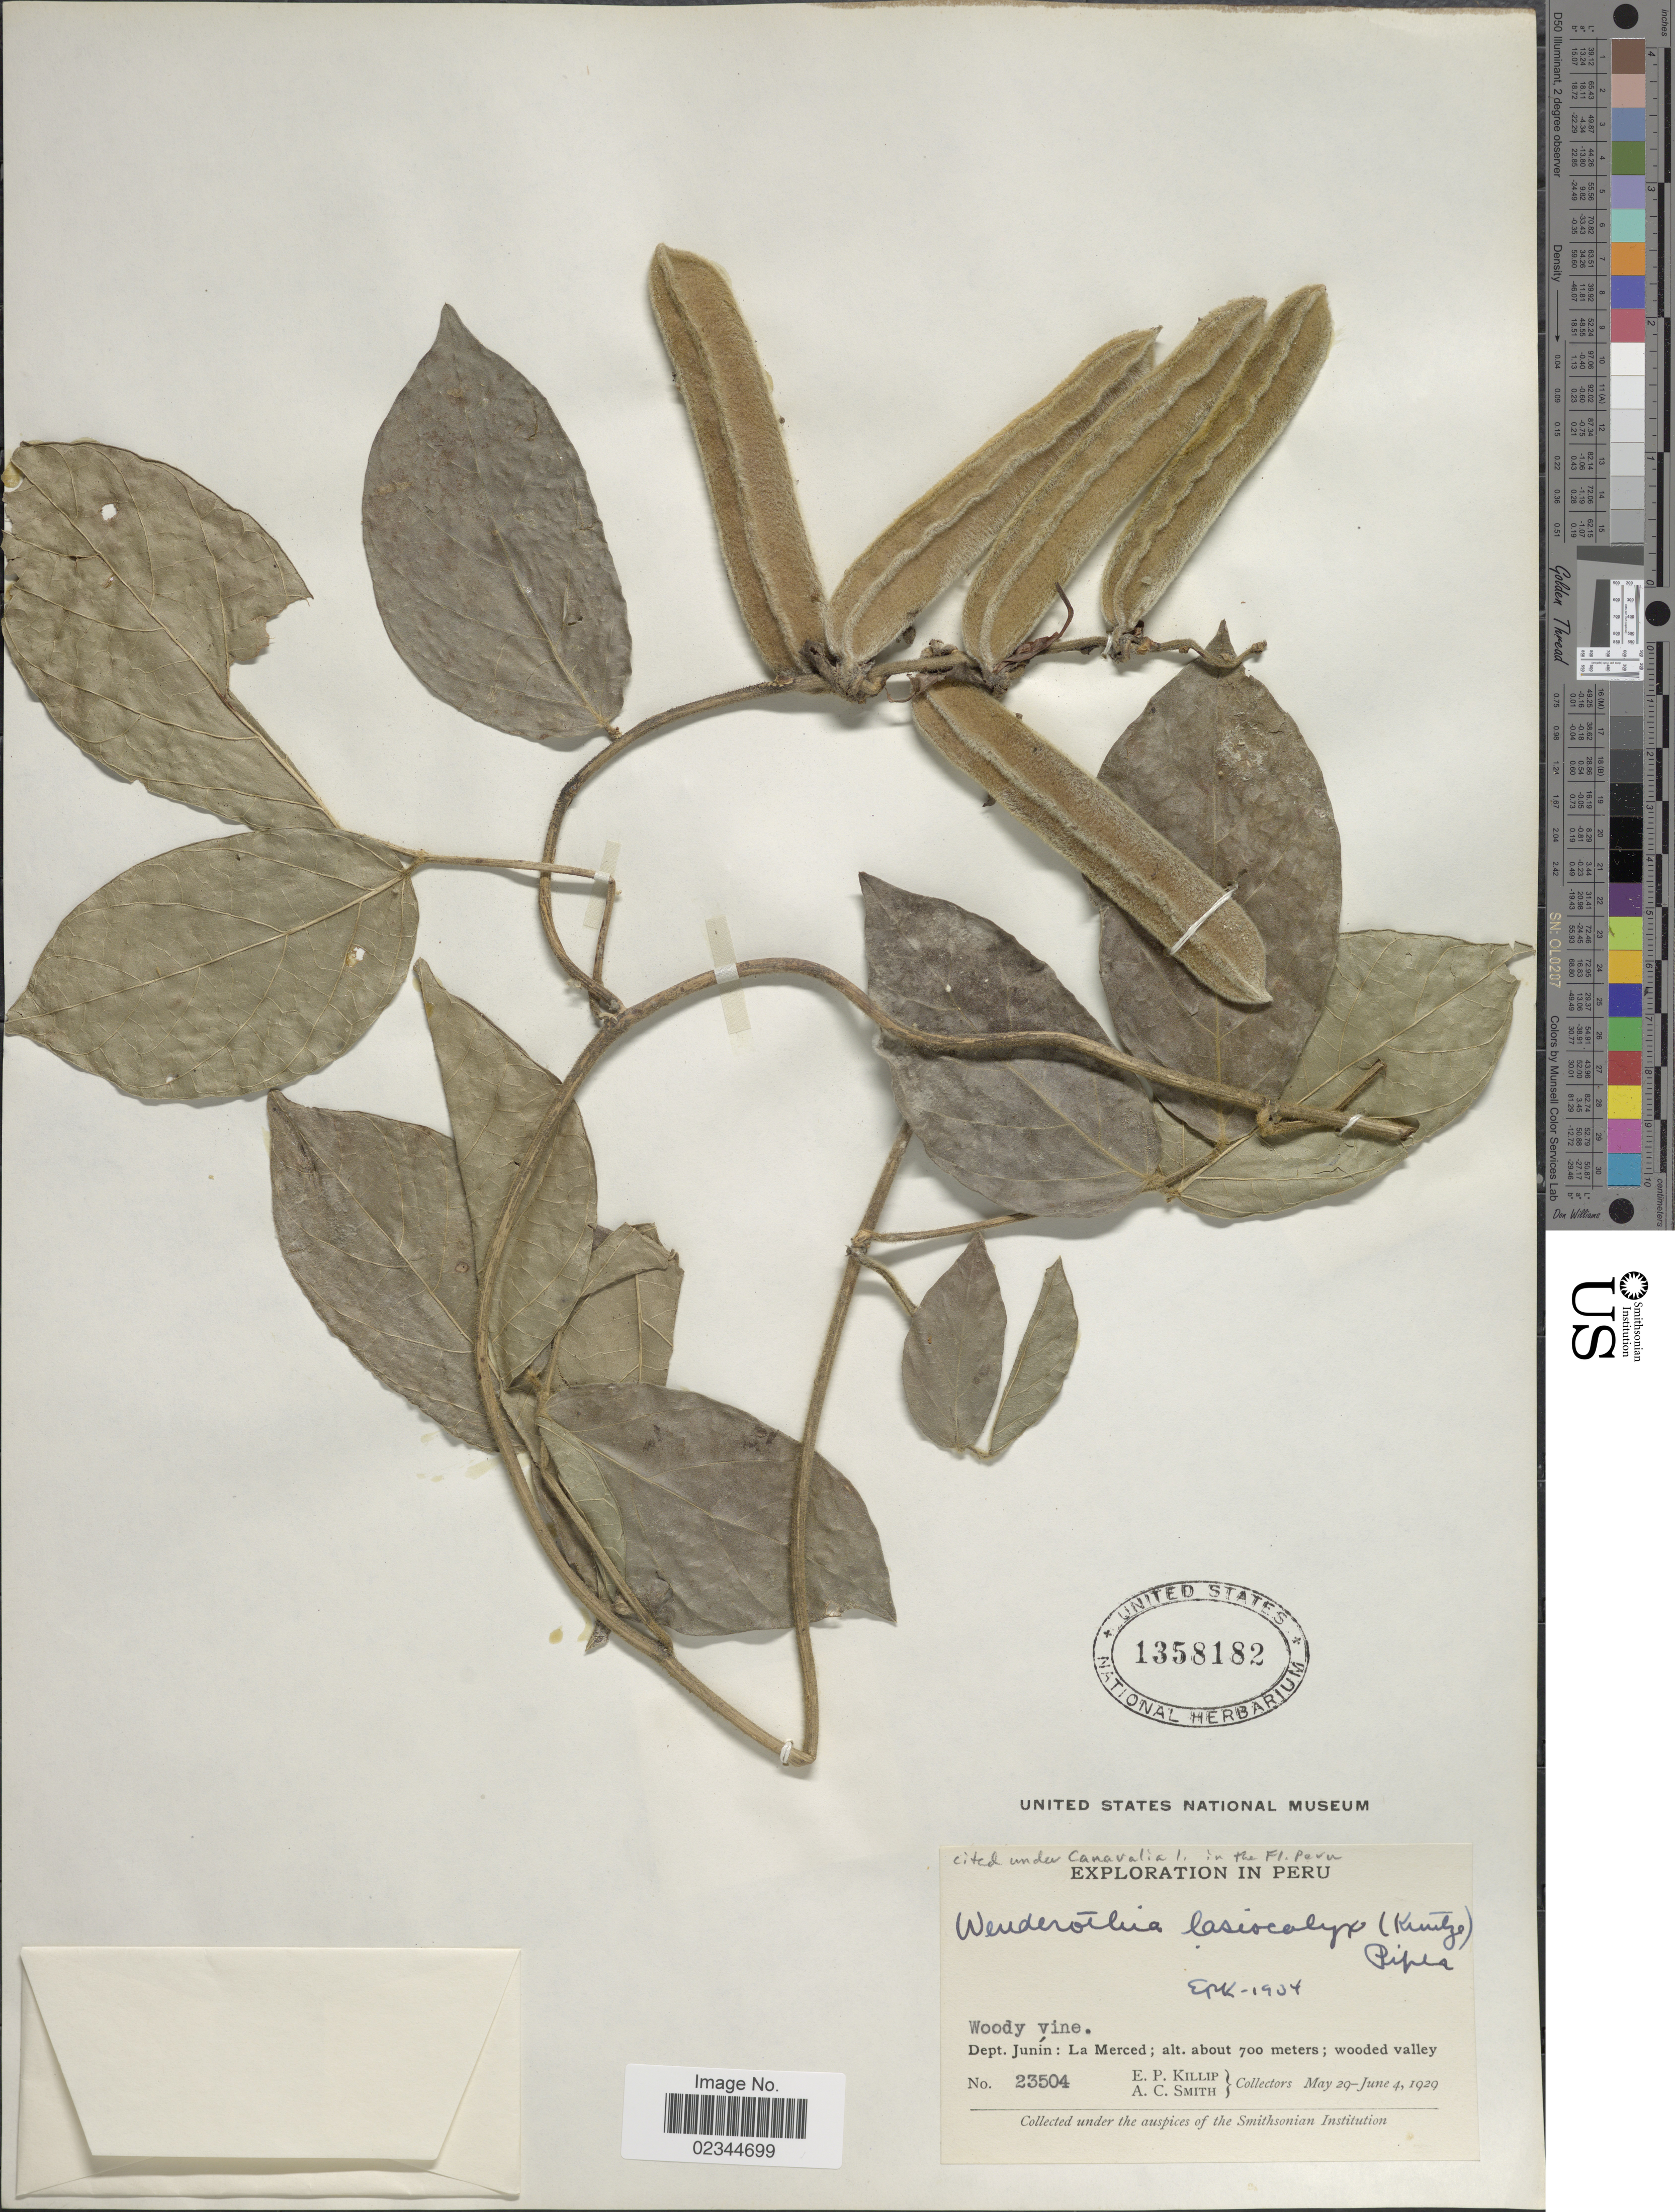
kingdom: Plantae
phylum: Tracheophyta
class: Magnoliopsida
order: Fabales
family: Fabaceae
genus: Canavalia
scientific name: Canavalia mattogrossensis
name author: (Barb. Rodr.) Malme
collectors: E. P. Killip & A. C. Smith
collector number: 23504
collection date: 1929-05-29/1929-06-04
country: Peru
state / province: Junín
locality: Dept. Junin: La Merced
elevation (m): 700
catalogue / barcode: US 1358182